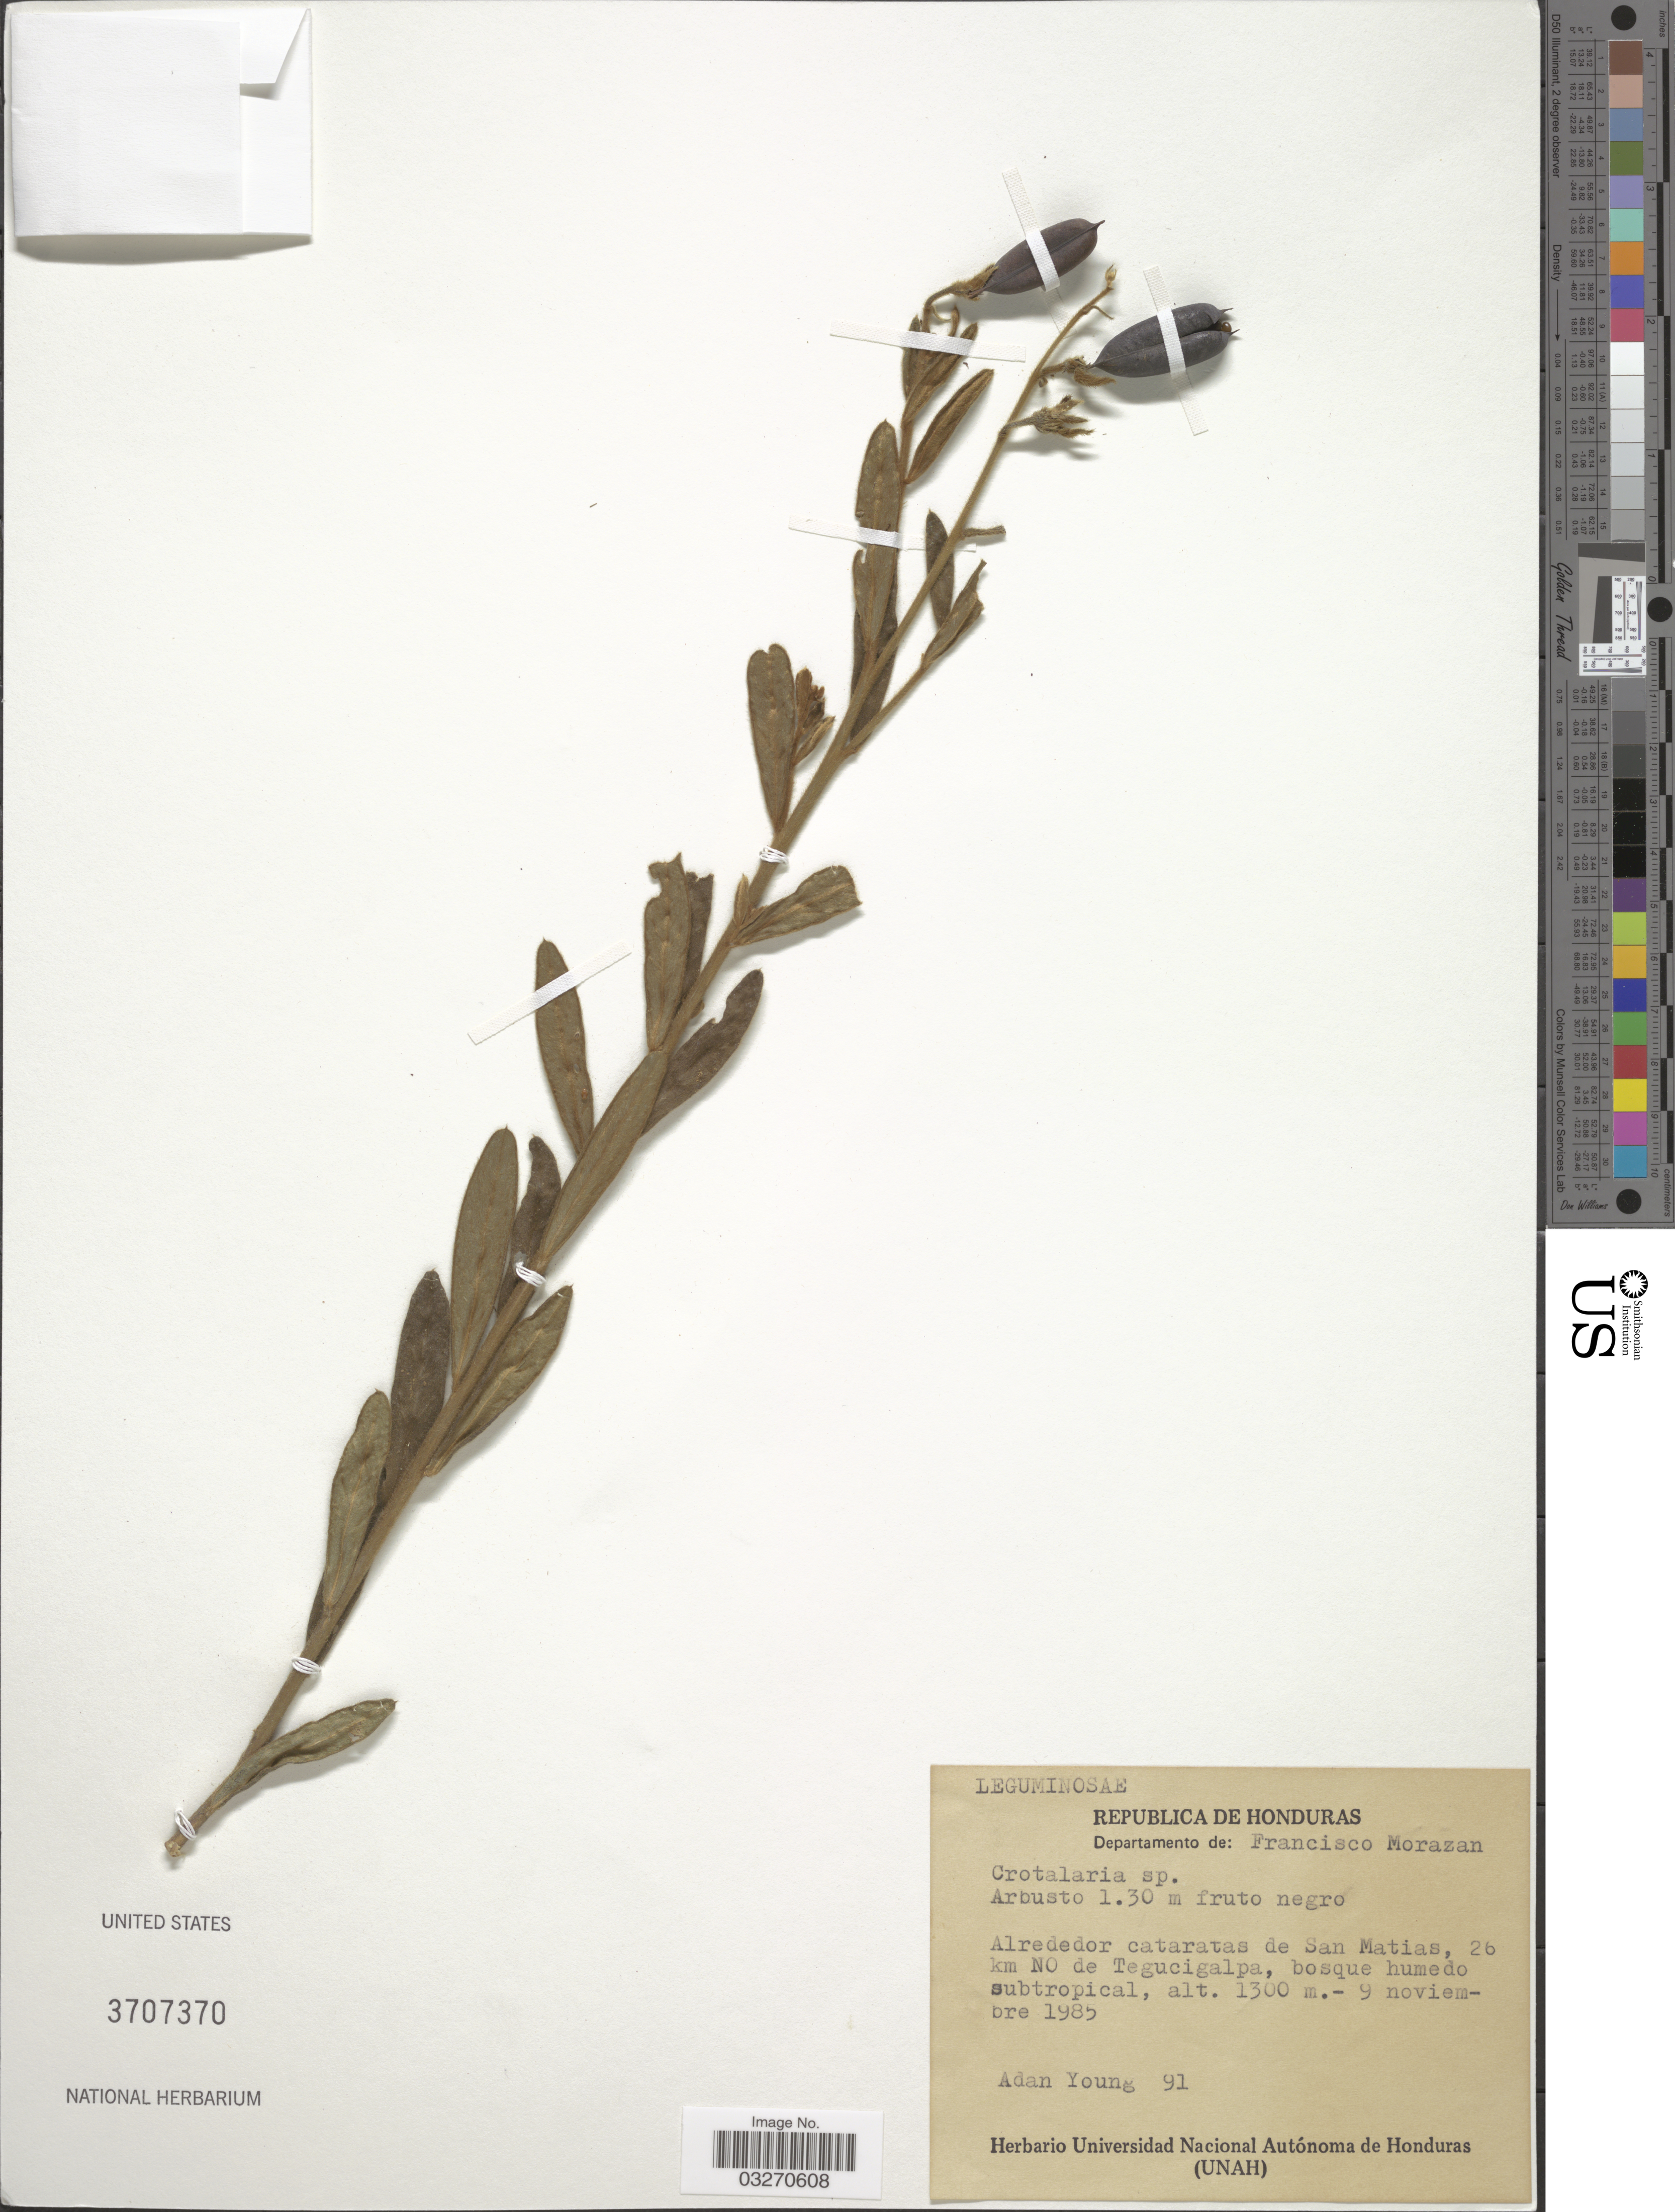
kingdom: Plantae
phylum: Tracheophyta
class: Magnoliopsida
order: Fabales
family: Fabaceae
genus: Crotalaria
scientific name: Crotalaria sp.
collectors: A. Young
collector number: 91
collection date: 1985-11-09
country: Honduras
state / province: Fco. Morazán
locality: Departamento de: Francisco Morazan. Alrededor cataratas de San Matias, 26 km NO de Tegucigalpa.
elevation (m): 1300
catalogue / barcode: US 3707370